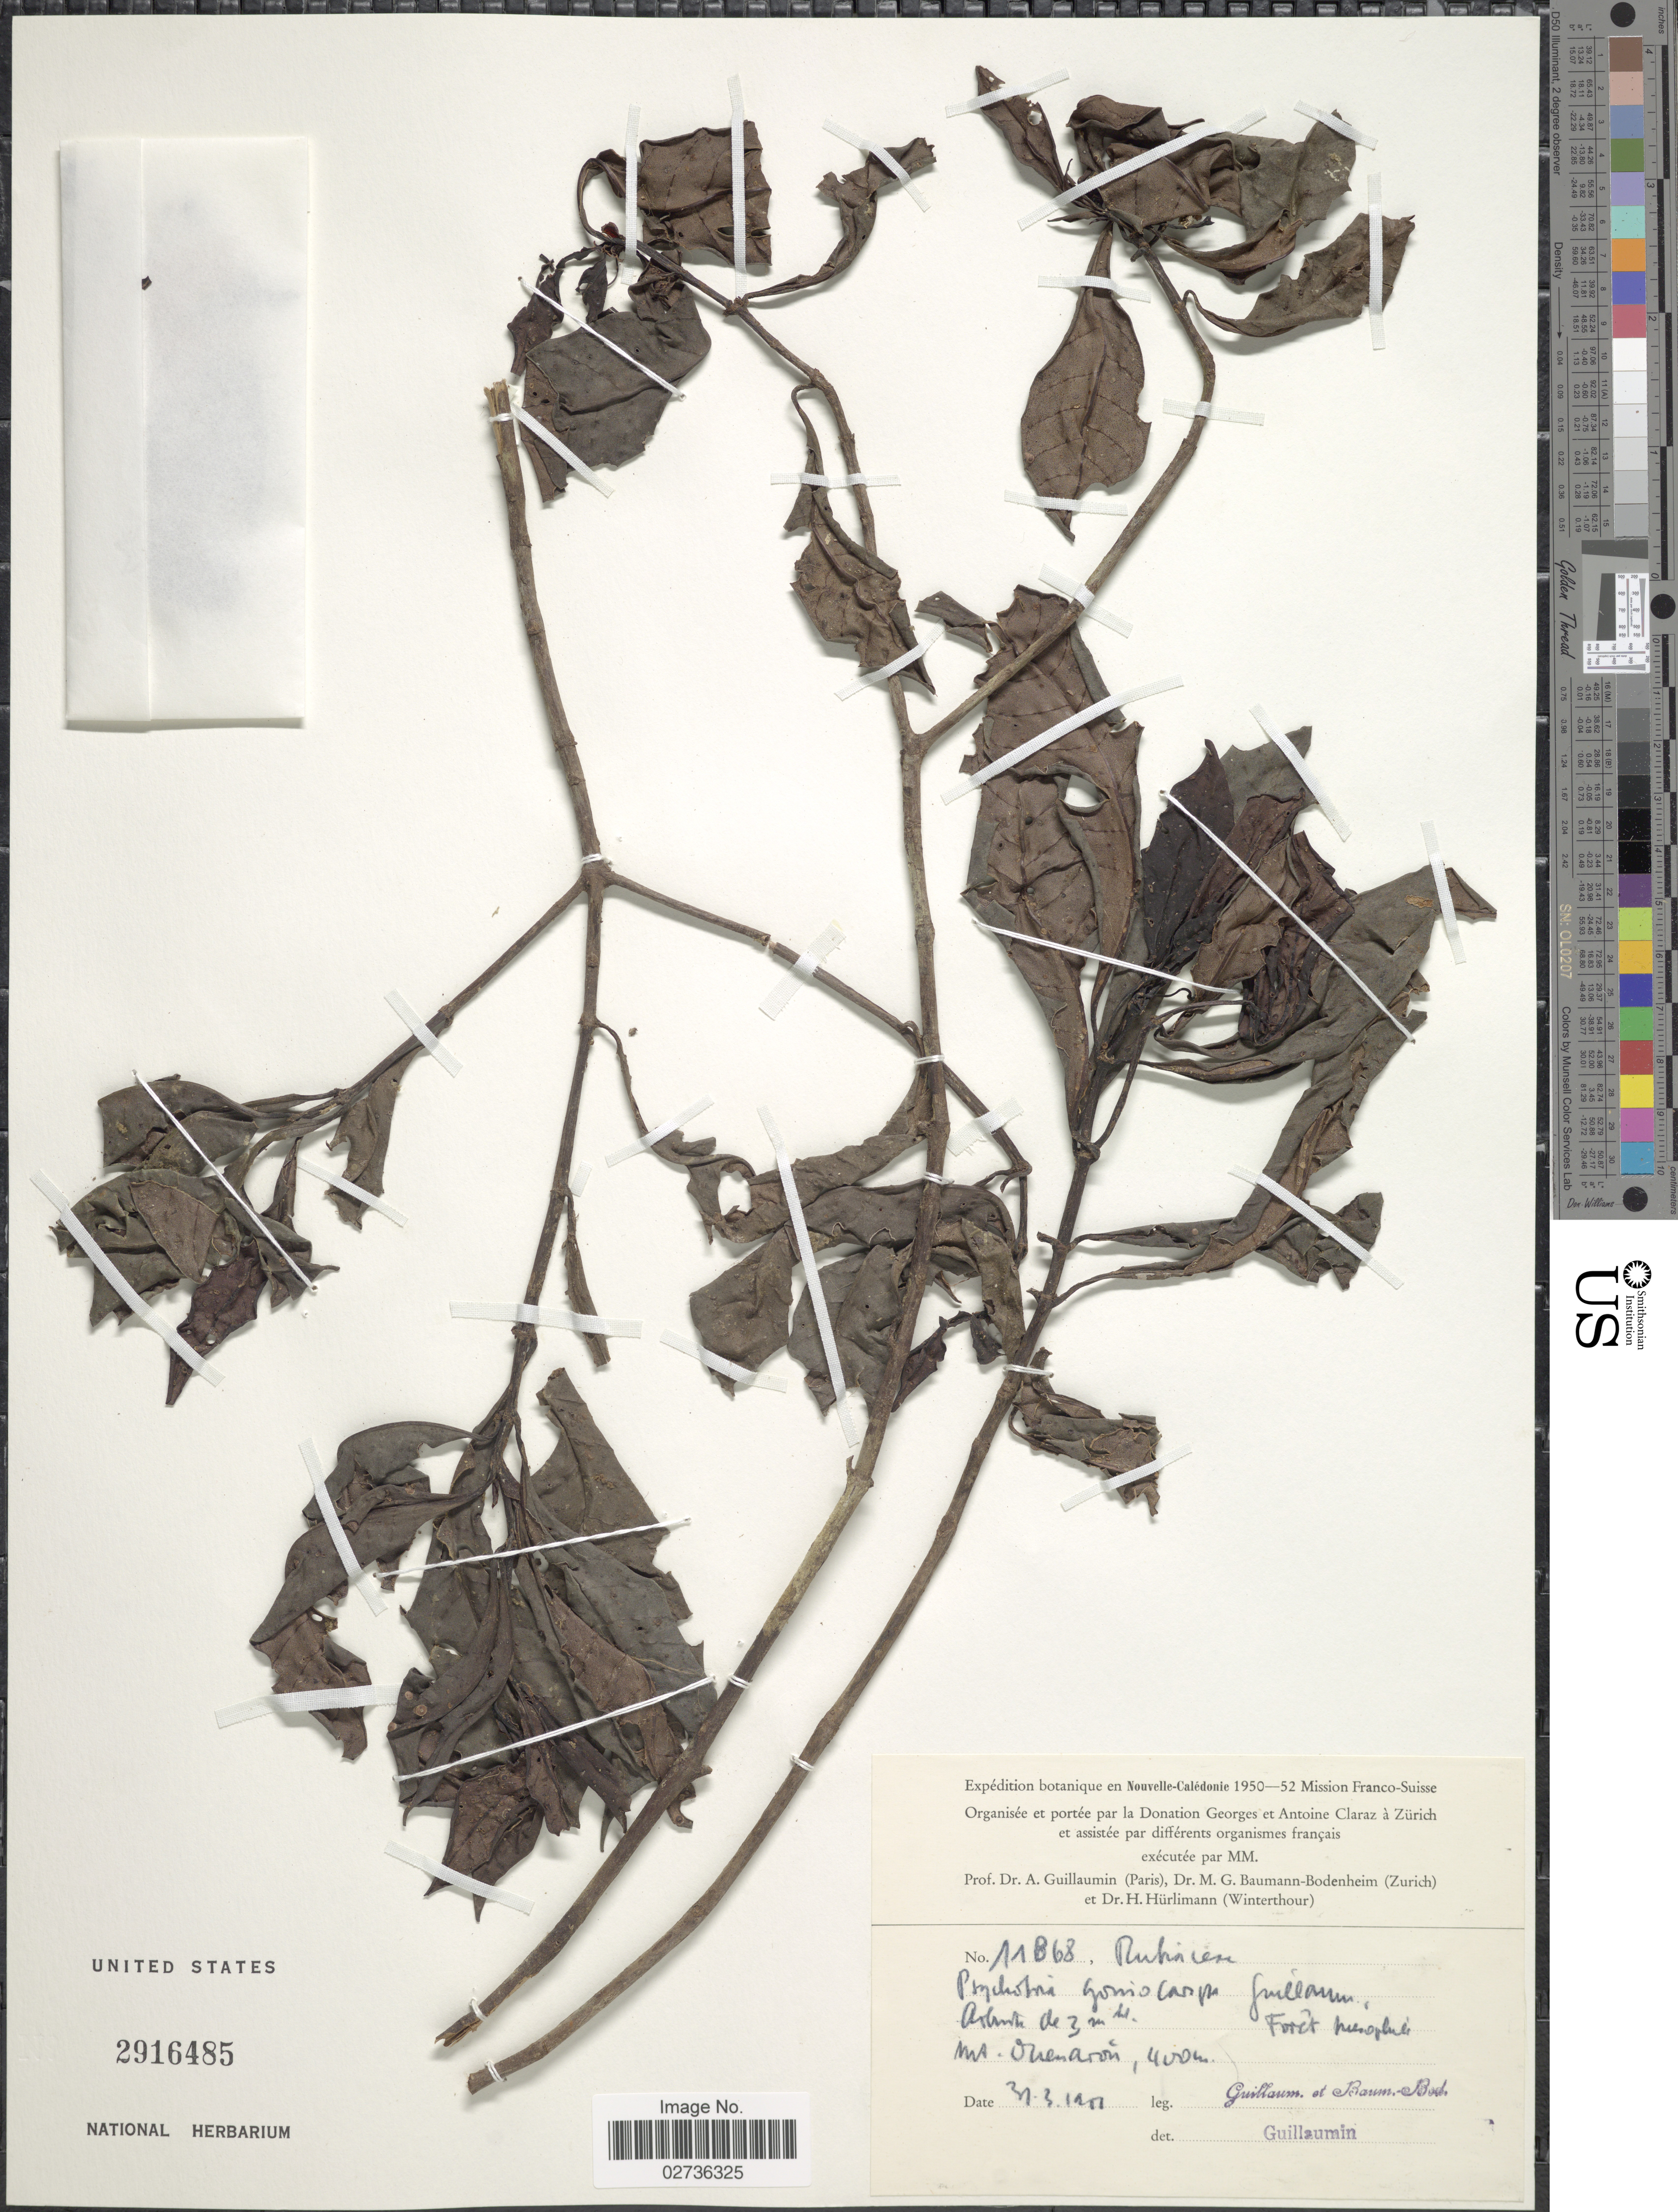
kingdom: Plantae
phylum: Tracheophyta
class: Magnoliopsida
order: Gentianales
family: Rubiaceae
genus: Psychotria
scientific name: Psychotria goniocarpa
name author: (Baill.) Guillaumin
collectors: A. Guillaumin & M. G. Baumann-Bodenheim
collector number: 11868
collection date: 1951-03-31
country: New Caledonia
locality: Nouvelle-Calédonie. Mt. Ohenaron [interpreted].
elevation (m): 400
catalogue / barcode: US 2916485